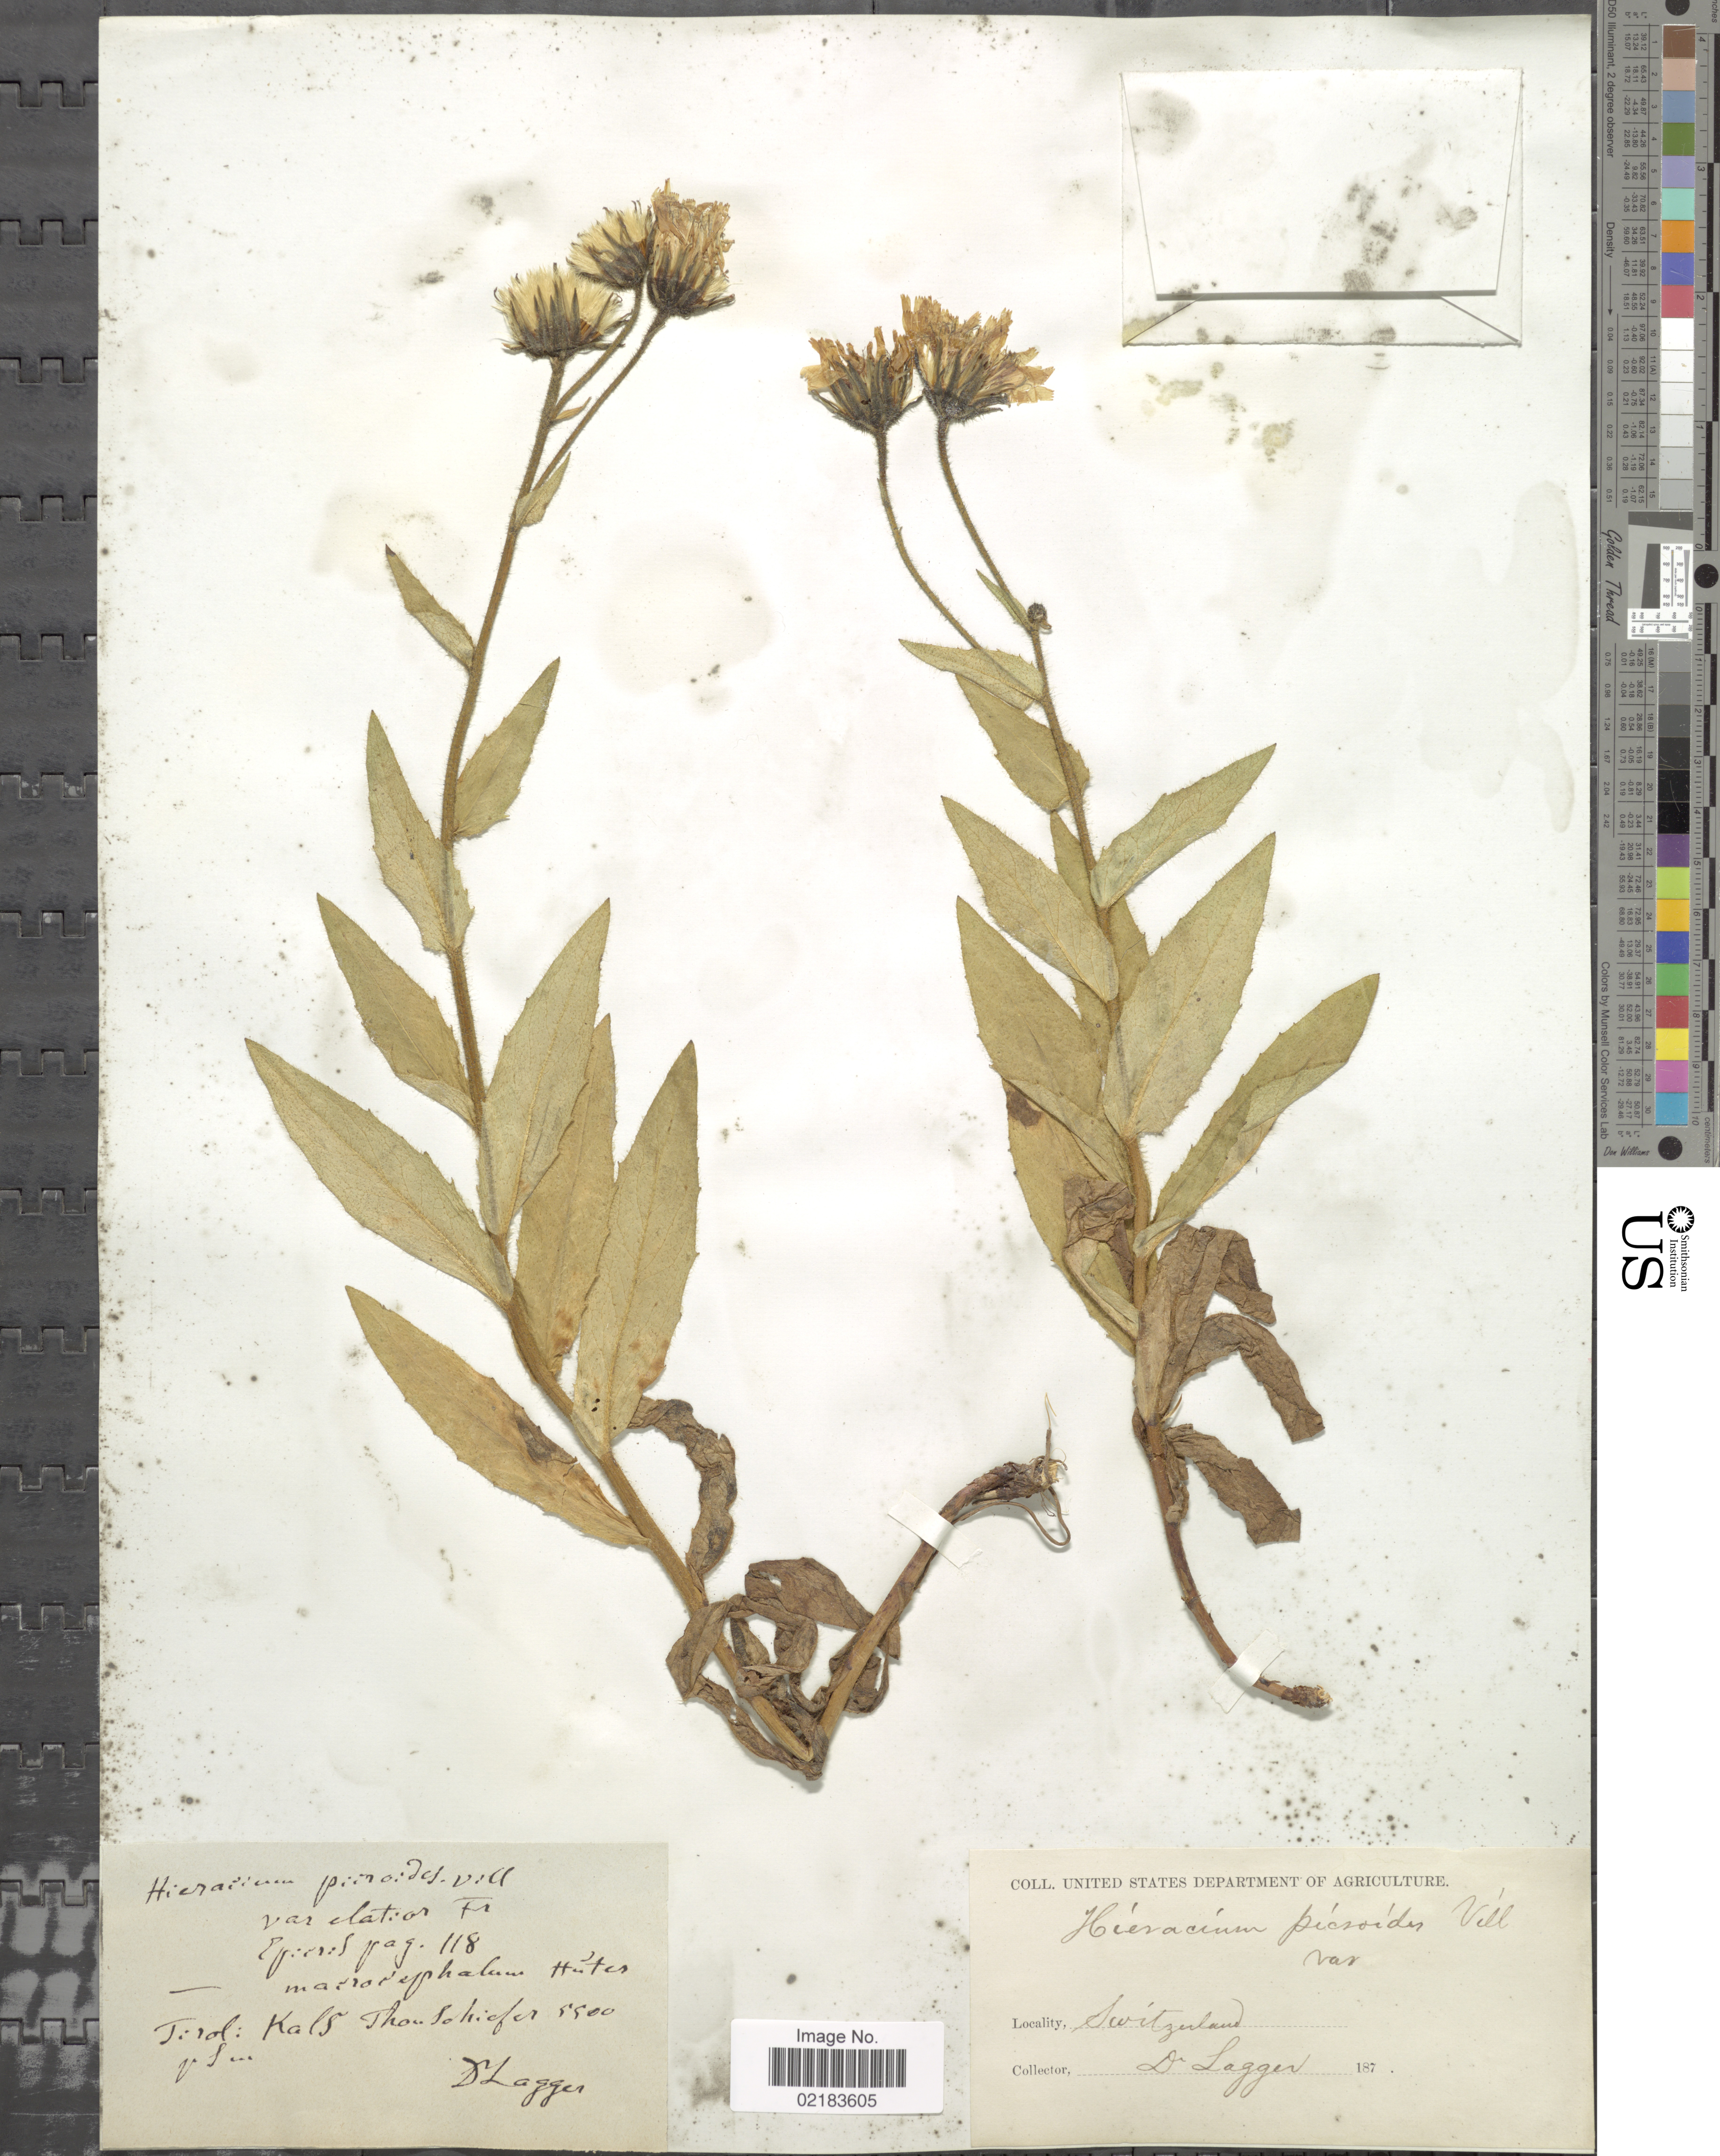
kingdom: Plantae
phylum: Tracheophyta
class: Magnoliopsida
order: Asterales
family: Asteraceae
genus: Hieracium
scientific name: Hieracium picroides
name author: Vill.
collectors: F. J. Lagger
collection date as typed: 187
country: Austria / Italy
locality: Tirol: Kalk Thousohicfer [interpreted]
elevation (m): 9900